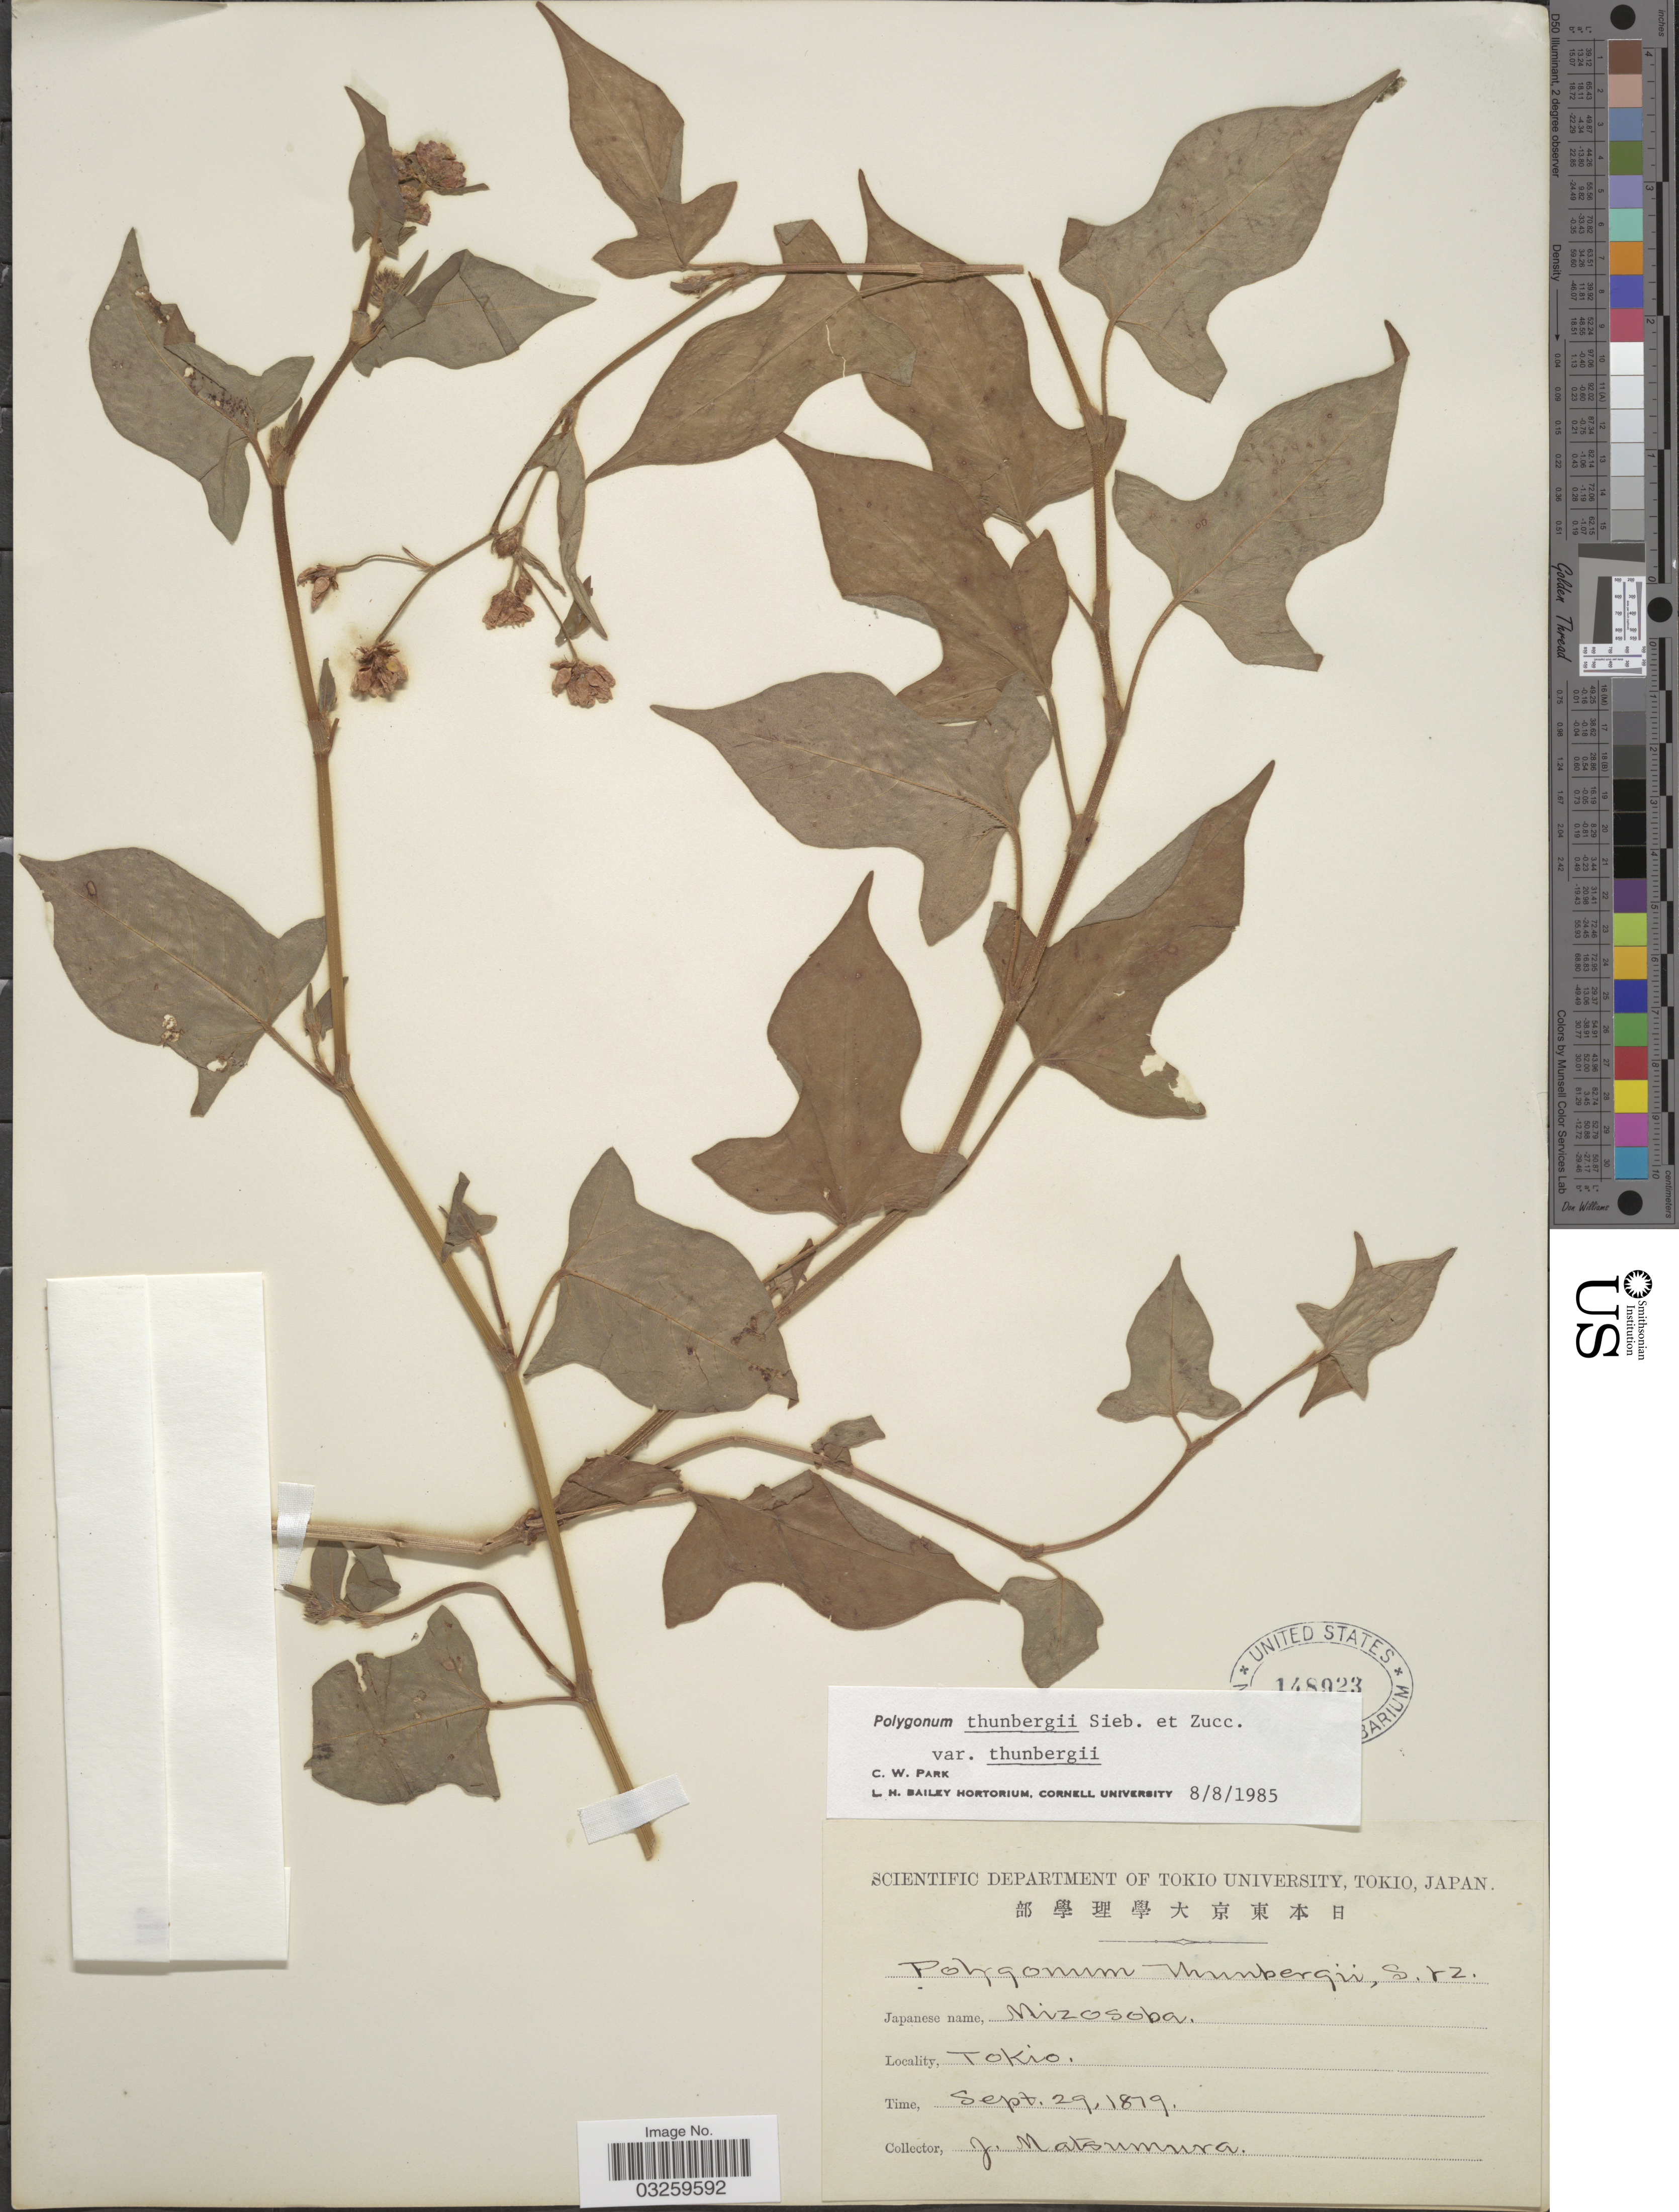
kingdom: Plantae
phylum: Tracheophyta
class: Magnoliopsida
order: Caryophyllales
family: Polygonaceae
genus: Polygonum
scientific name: Polygonum thunbergii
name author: Siebold & Zucc.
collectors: J. Matsumura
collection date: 1879-09-29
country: Japan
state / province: Tokyo, Federal City of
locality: Tokio.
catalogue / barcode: US 148923